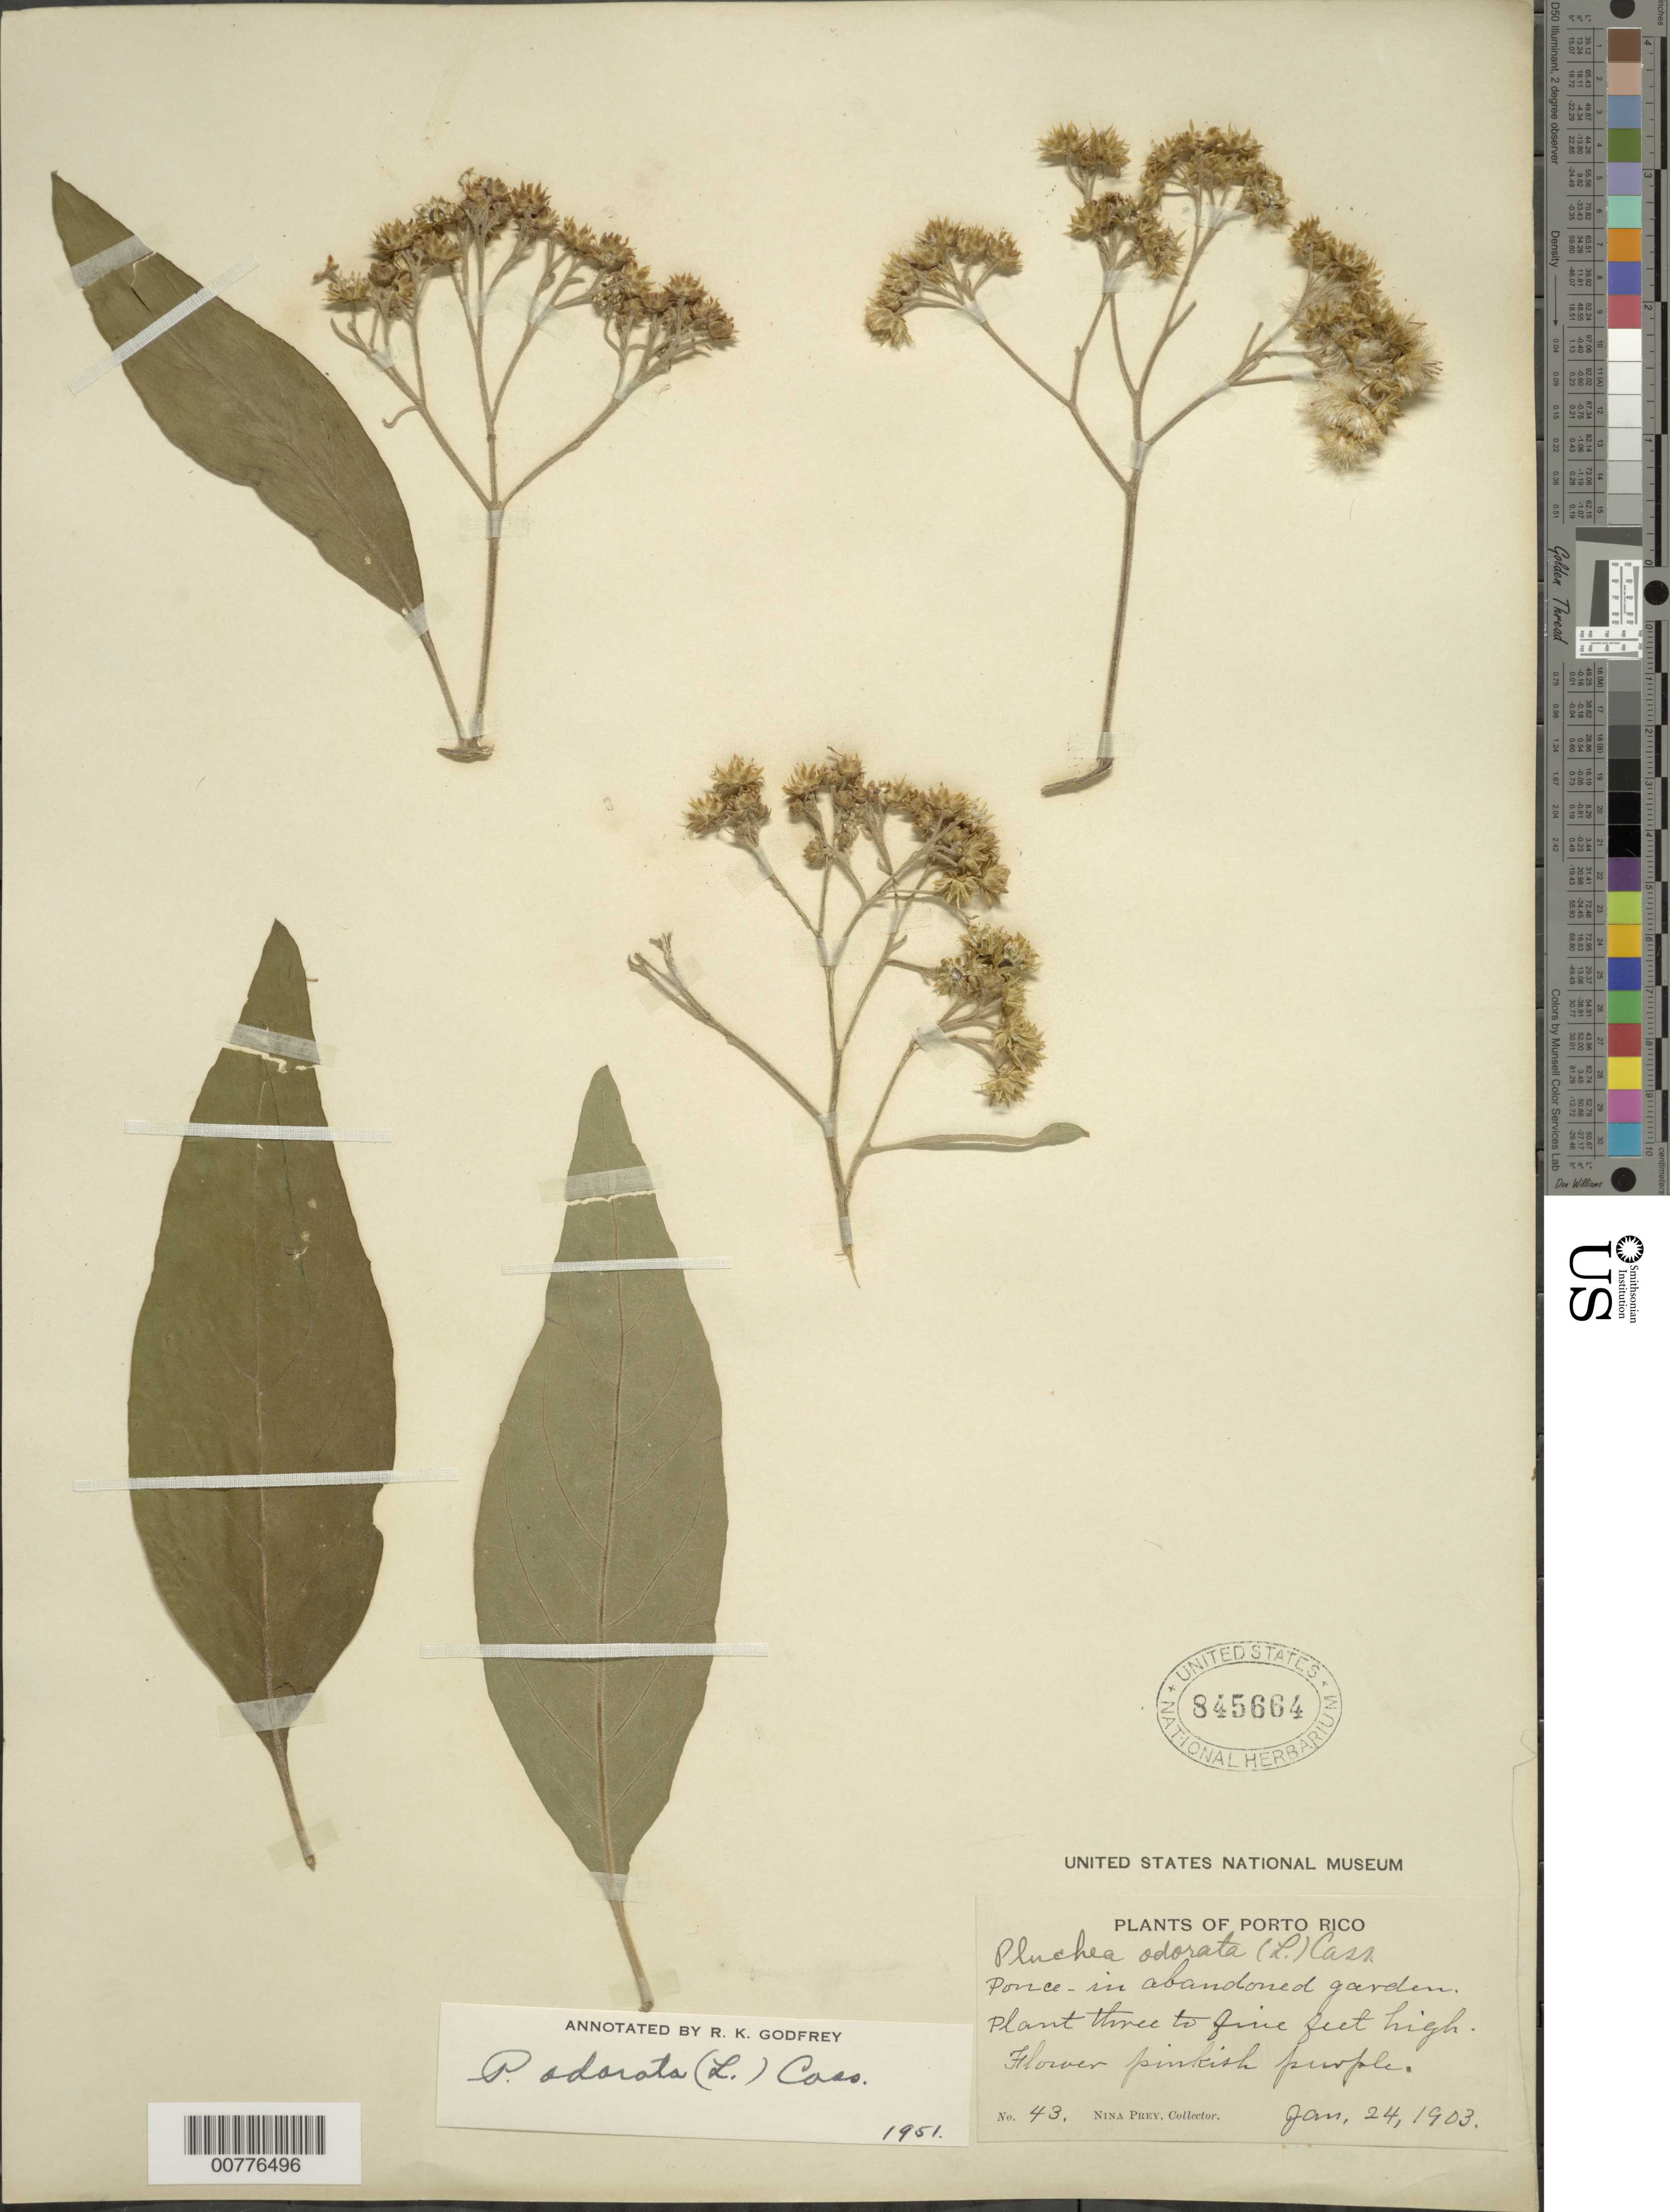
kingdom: Plantae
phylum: Tracheophyta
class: Magnoliopsida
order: Asterales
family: Asteraceae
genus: Pluchea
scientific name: Pluchea carolinensis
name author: (Jacq.) D. Don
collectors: N. Prey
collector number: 43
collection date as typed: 24 Jan 1903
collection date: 1903-01-24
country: Puerto Rico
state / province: Ponce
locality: Ponce-in abandoned garden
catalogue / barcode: US 845664